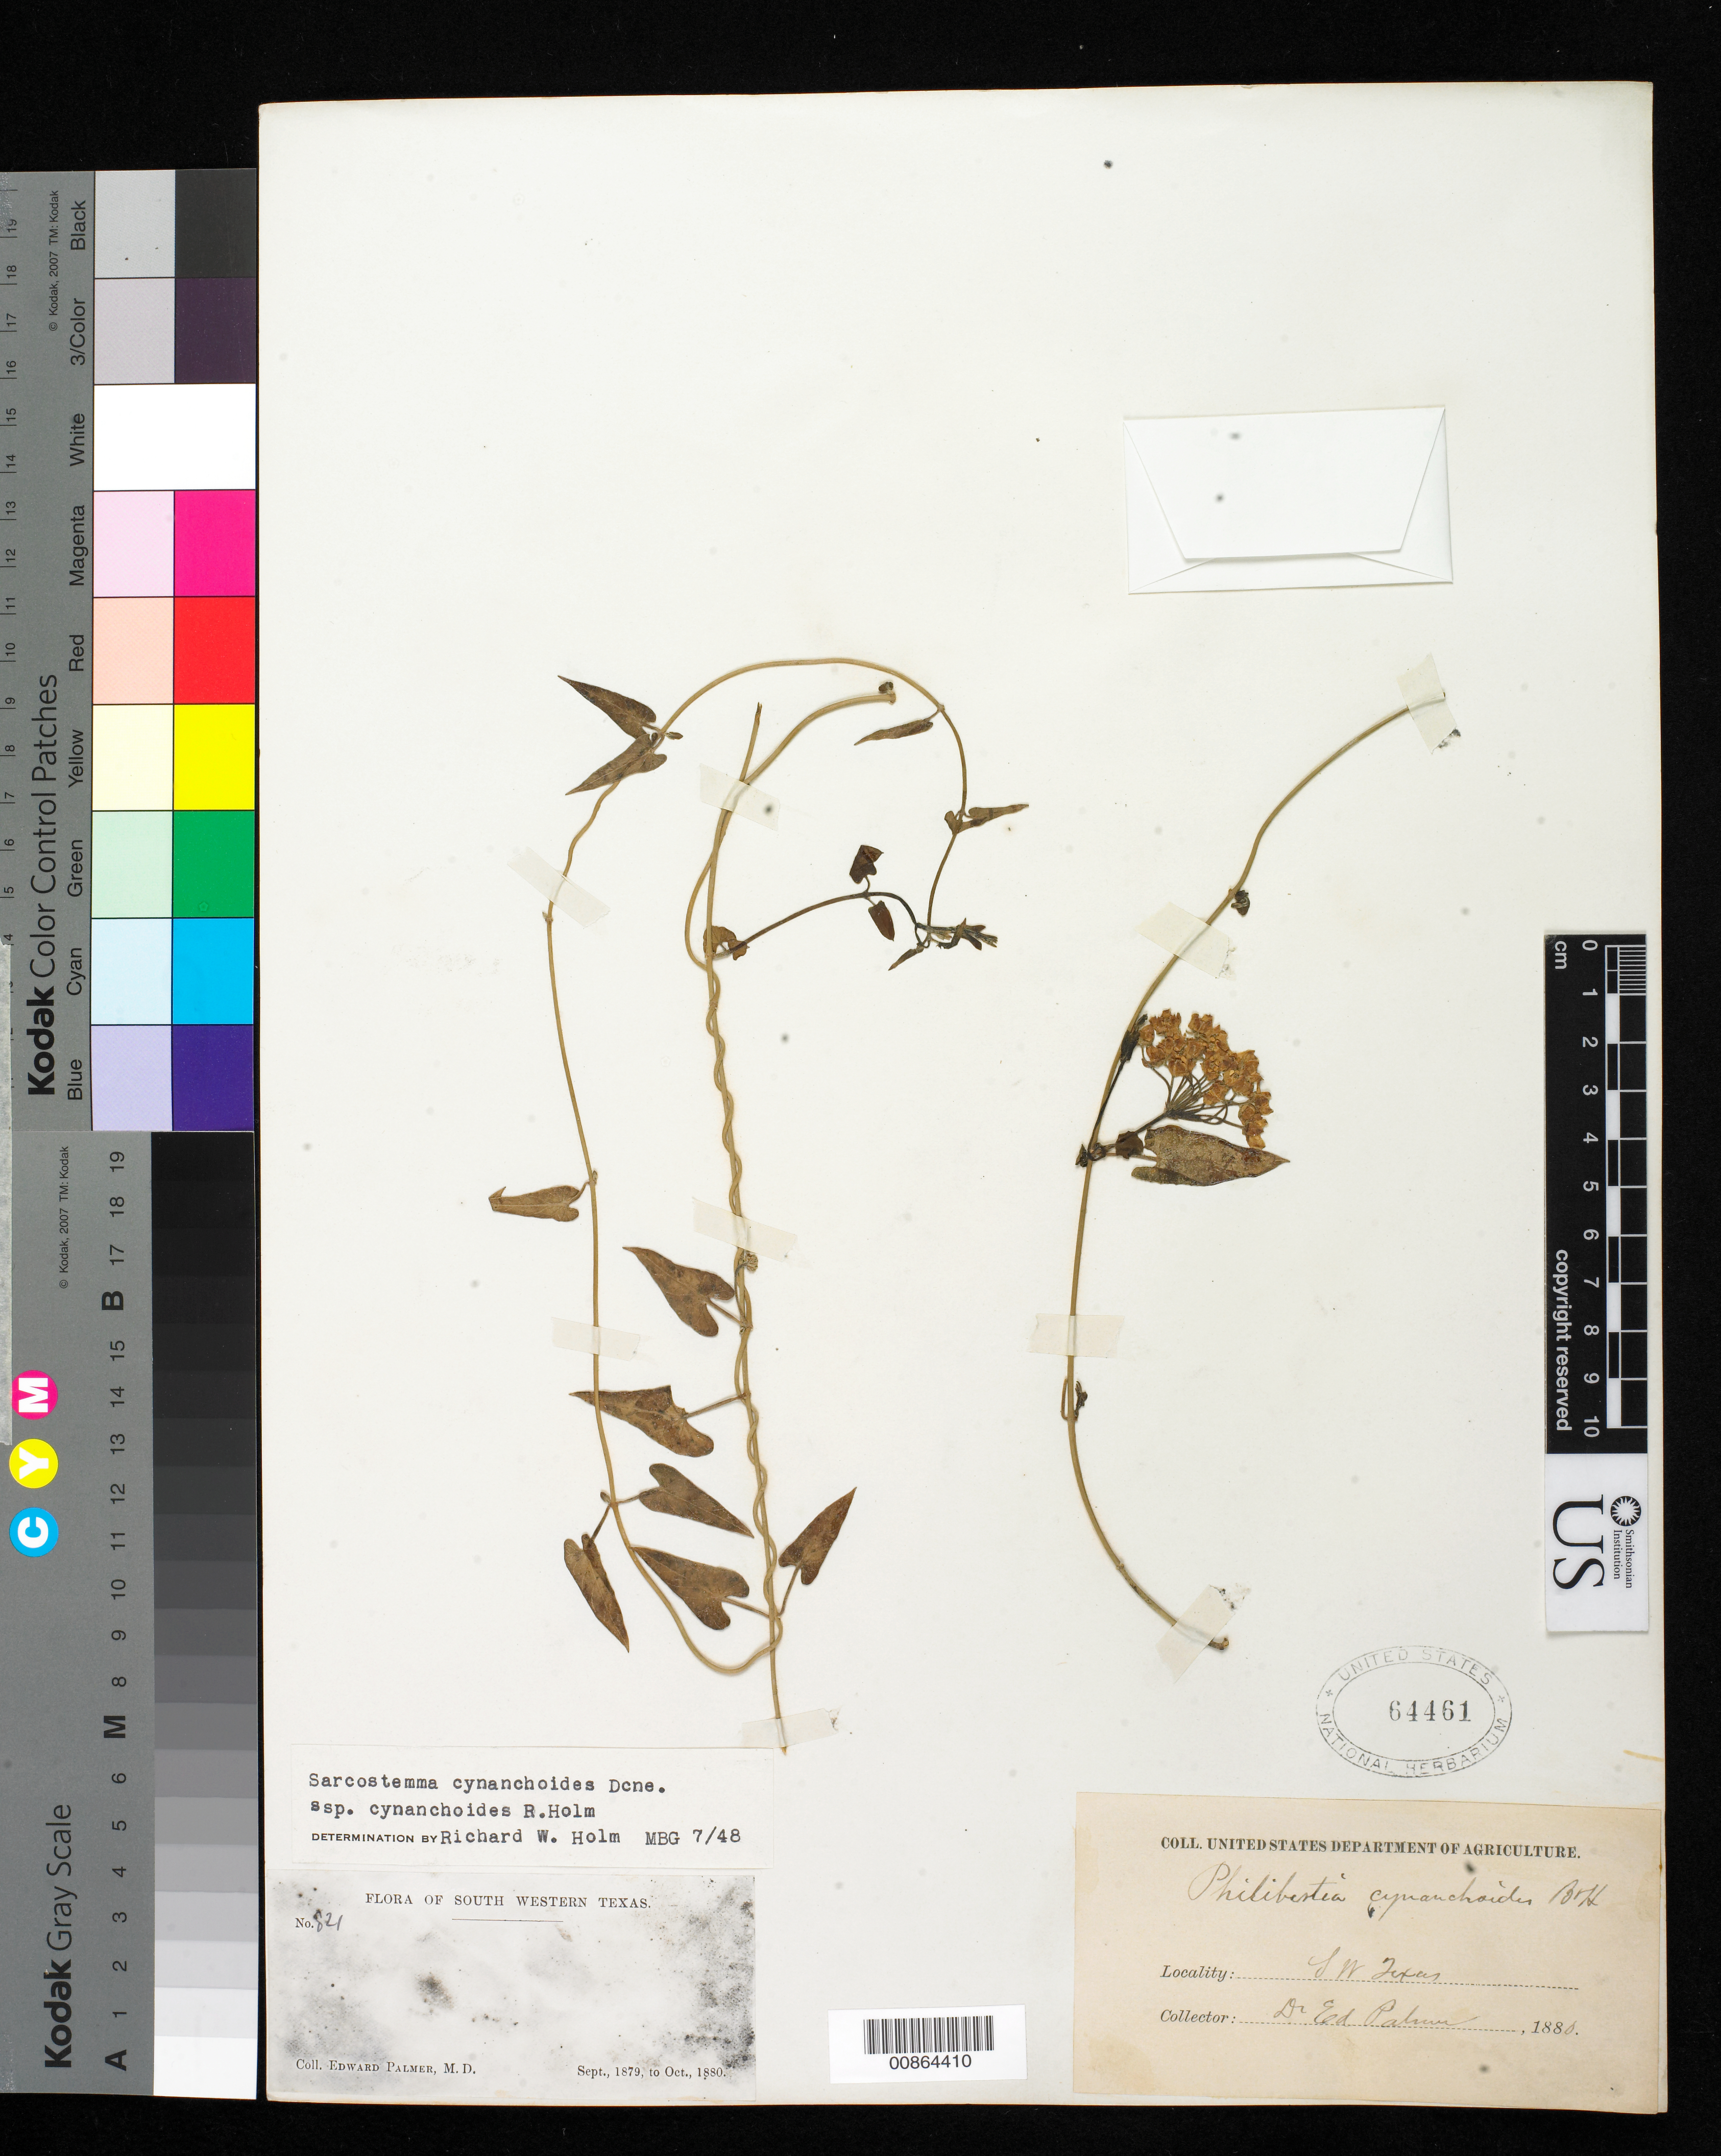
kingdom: Plantae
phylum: Tracheophyta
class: Magnoliopsida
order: Gentianales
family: Apocynaceae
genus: Sarcostemma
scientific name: Sarcostemma cynanchoides subsp. cynanchoides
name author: Decne.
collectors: E. Palmer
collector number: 821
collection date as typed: Sep 1879 to -- Oct 1880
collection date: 1879-09/1880-10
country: United States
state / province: Texas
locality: SW Texas.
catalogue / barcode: US 64461